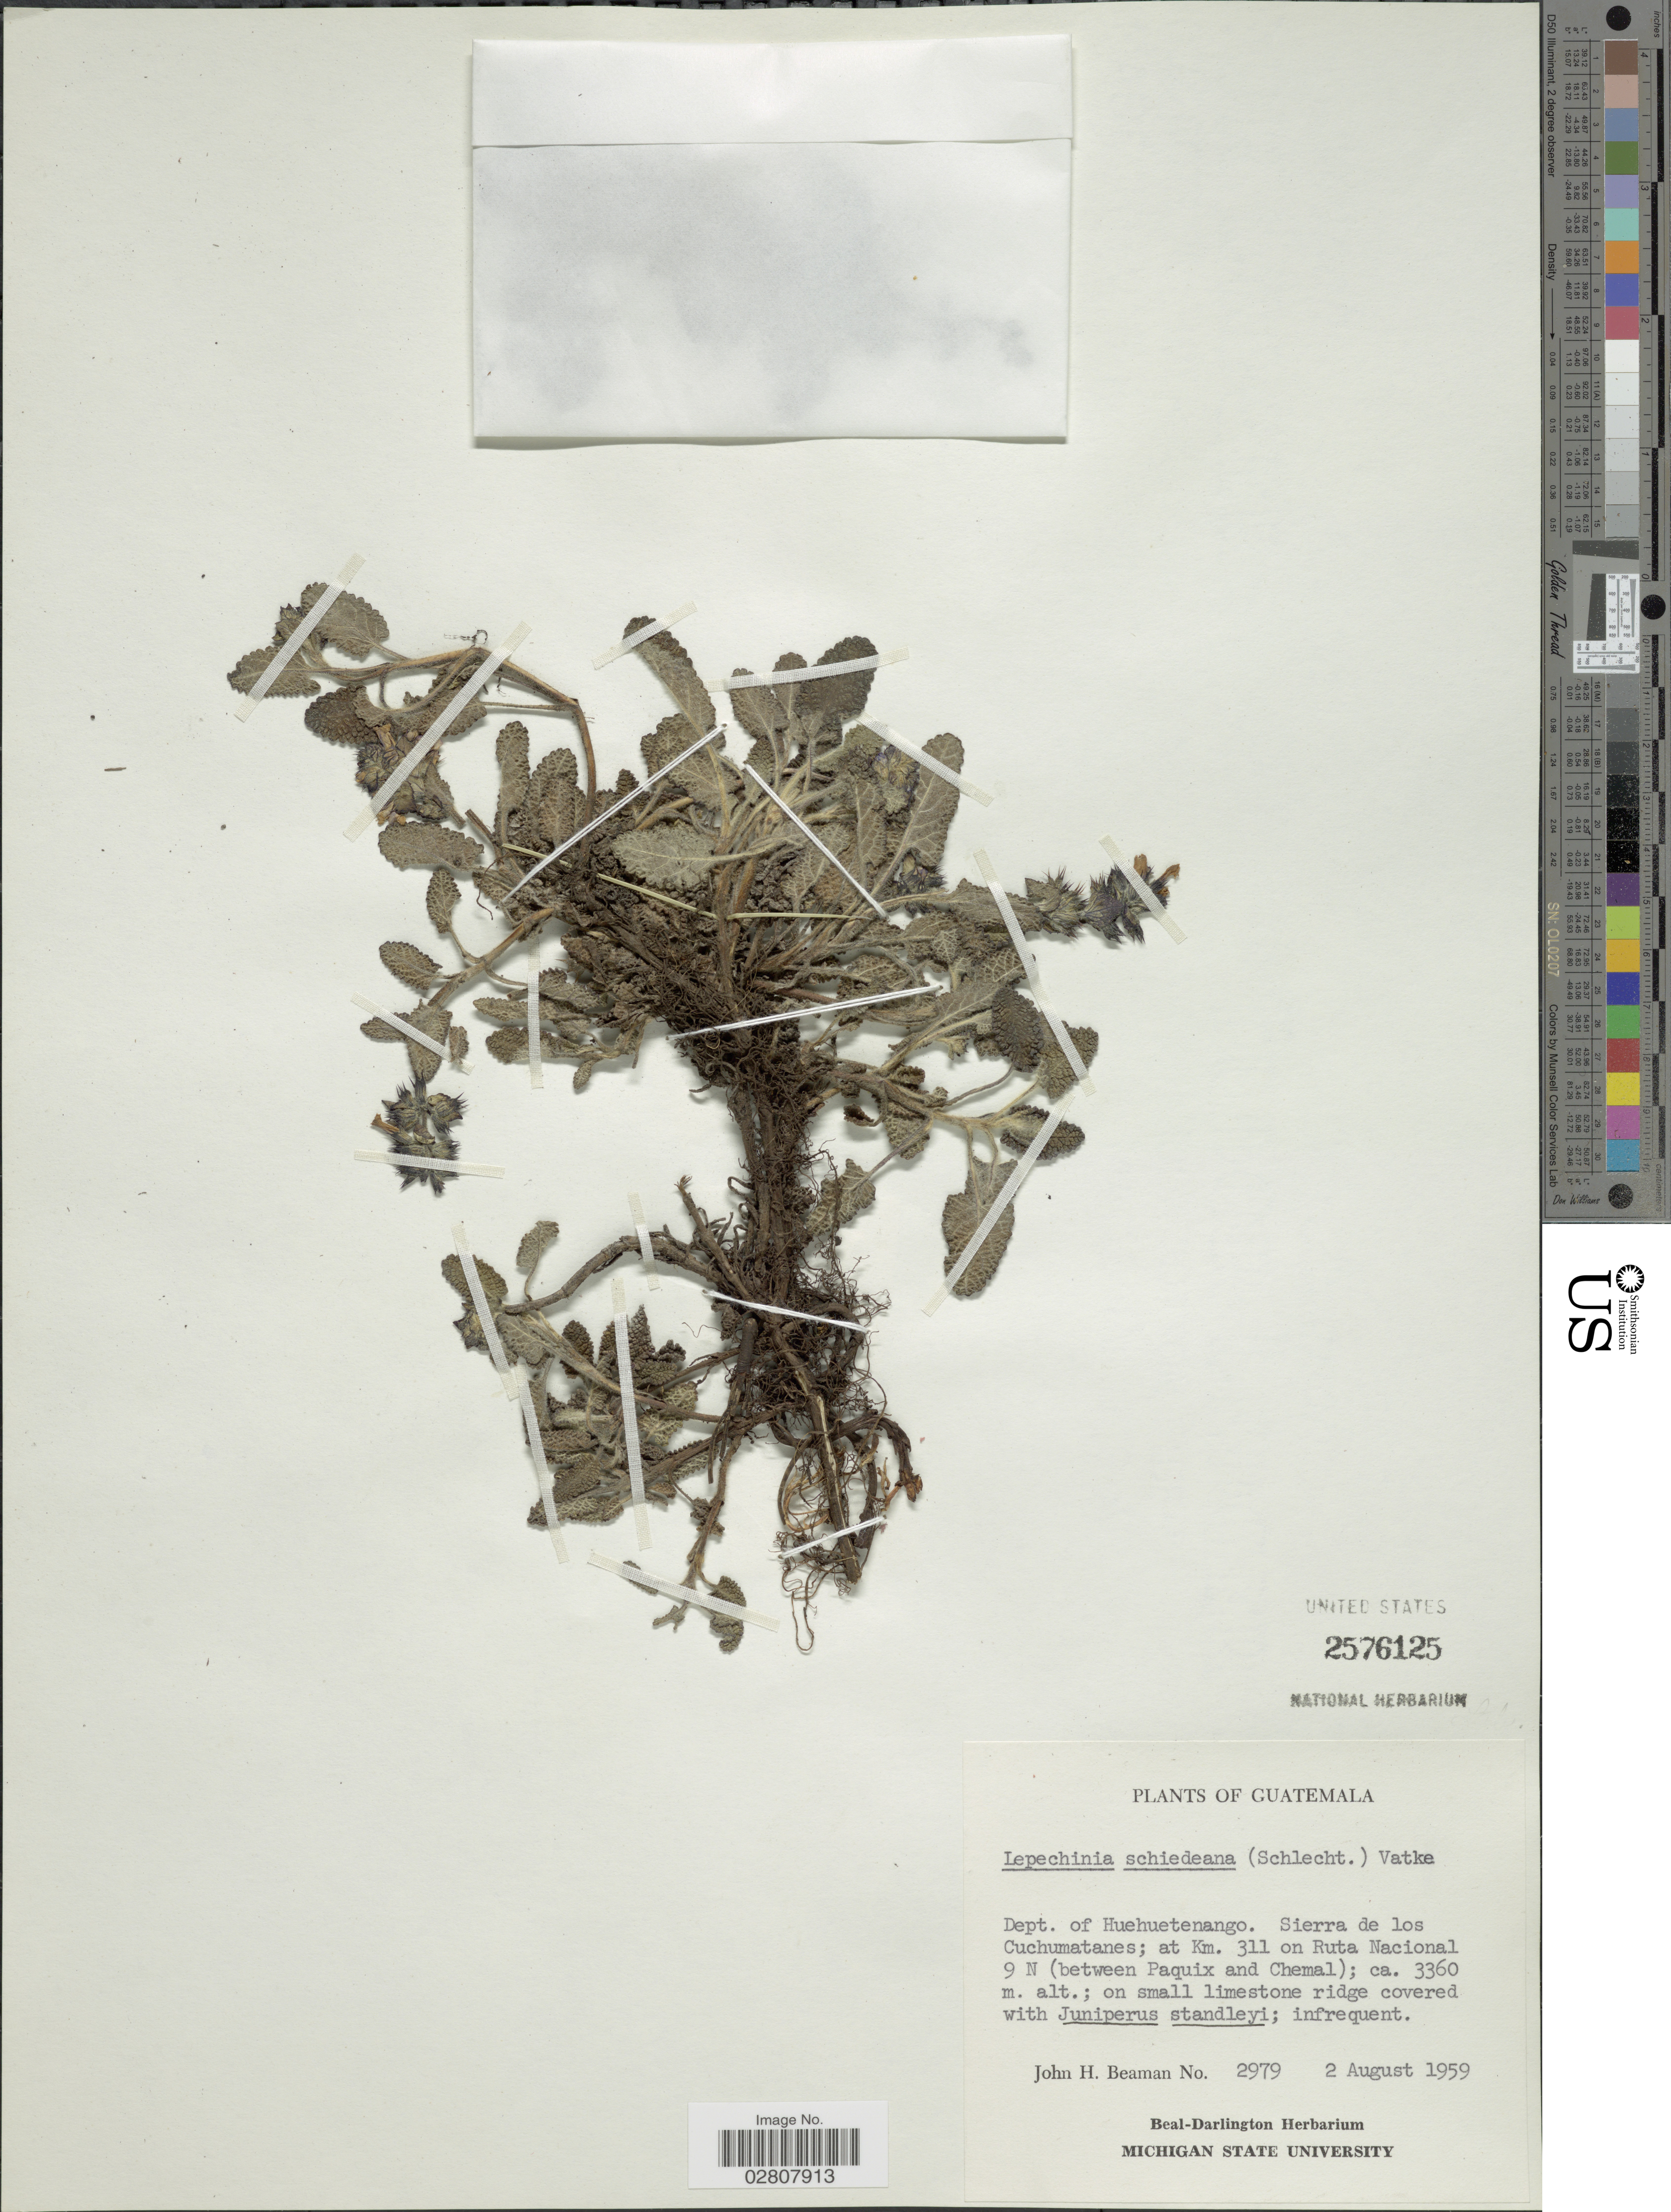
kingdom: Plantae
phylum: Tracheophyta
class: Magnoliopsida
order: Lamiales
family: Lamiaceae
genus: Lepechinia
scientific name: Lepechinia schiedeana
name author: (Schltdl.) Vatke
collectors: J. H. Beaman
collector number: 2979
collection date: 1959-08-02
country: Guatemala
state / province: Huehuetenango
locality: Dept. of Huehuetenango. Sierra de los Cuchumatanes; at Km. 311 on Ruta Nacional 9 N (between Paquix and Chemal).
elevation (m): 3360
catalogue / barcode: US 2576125